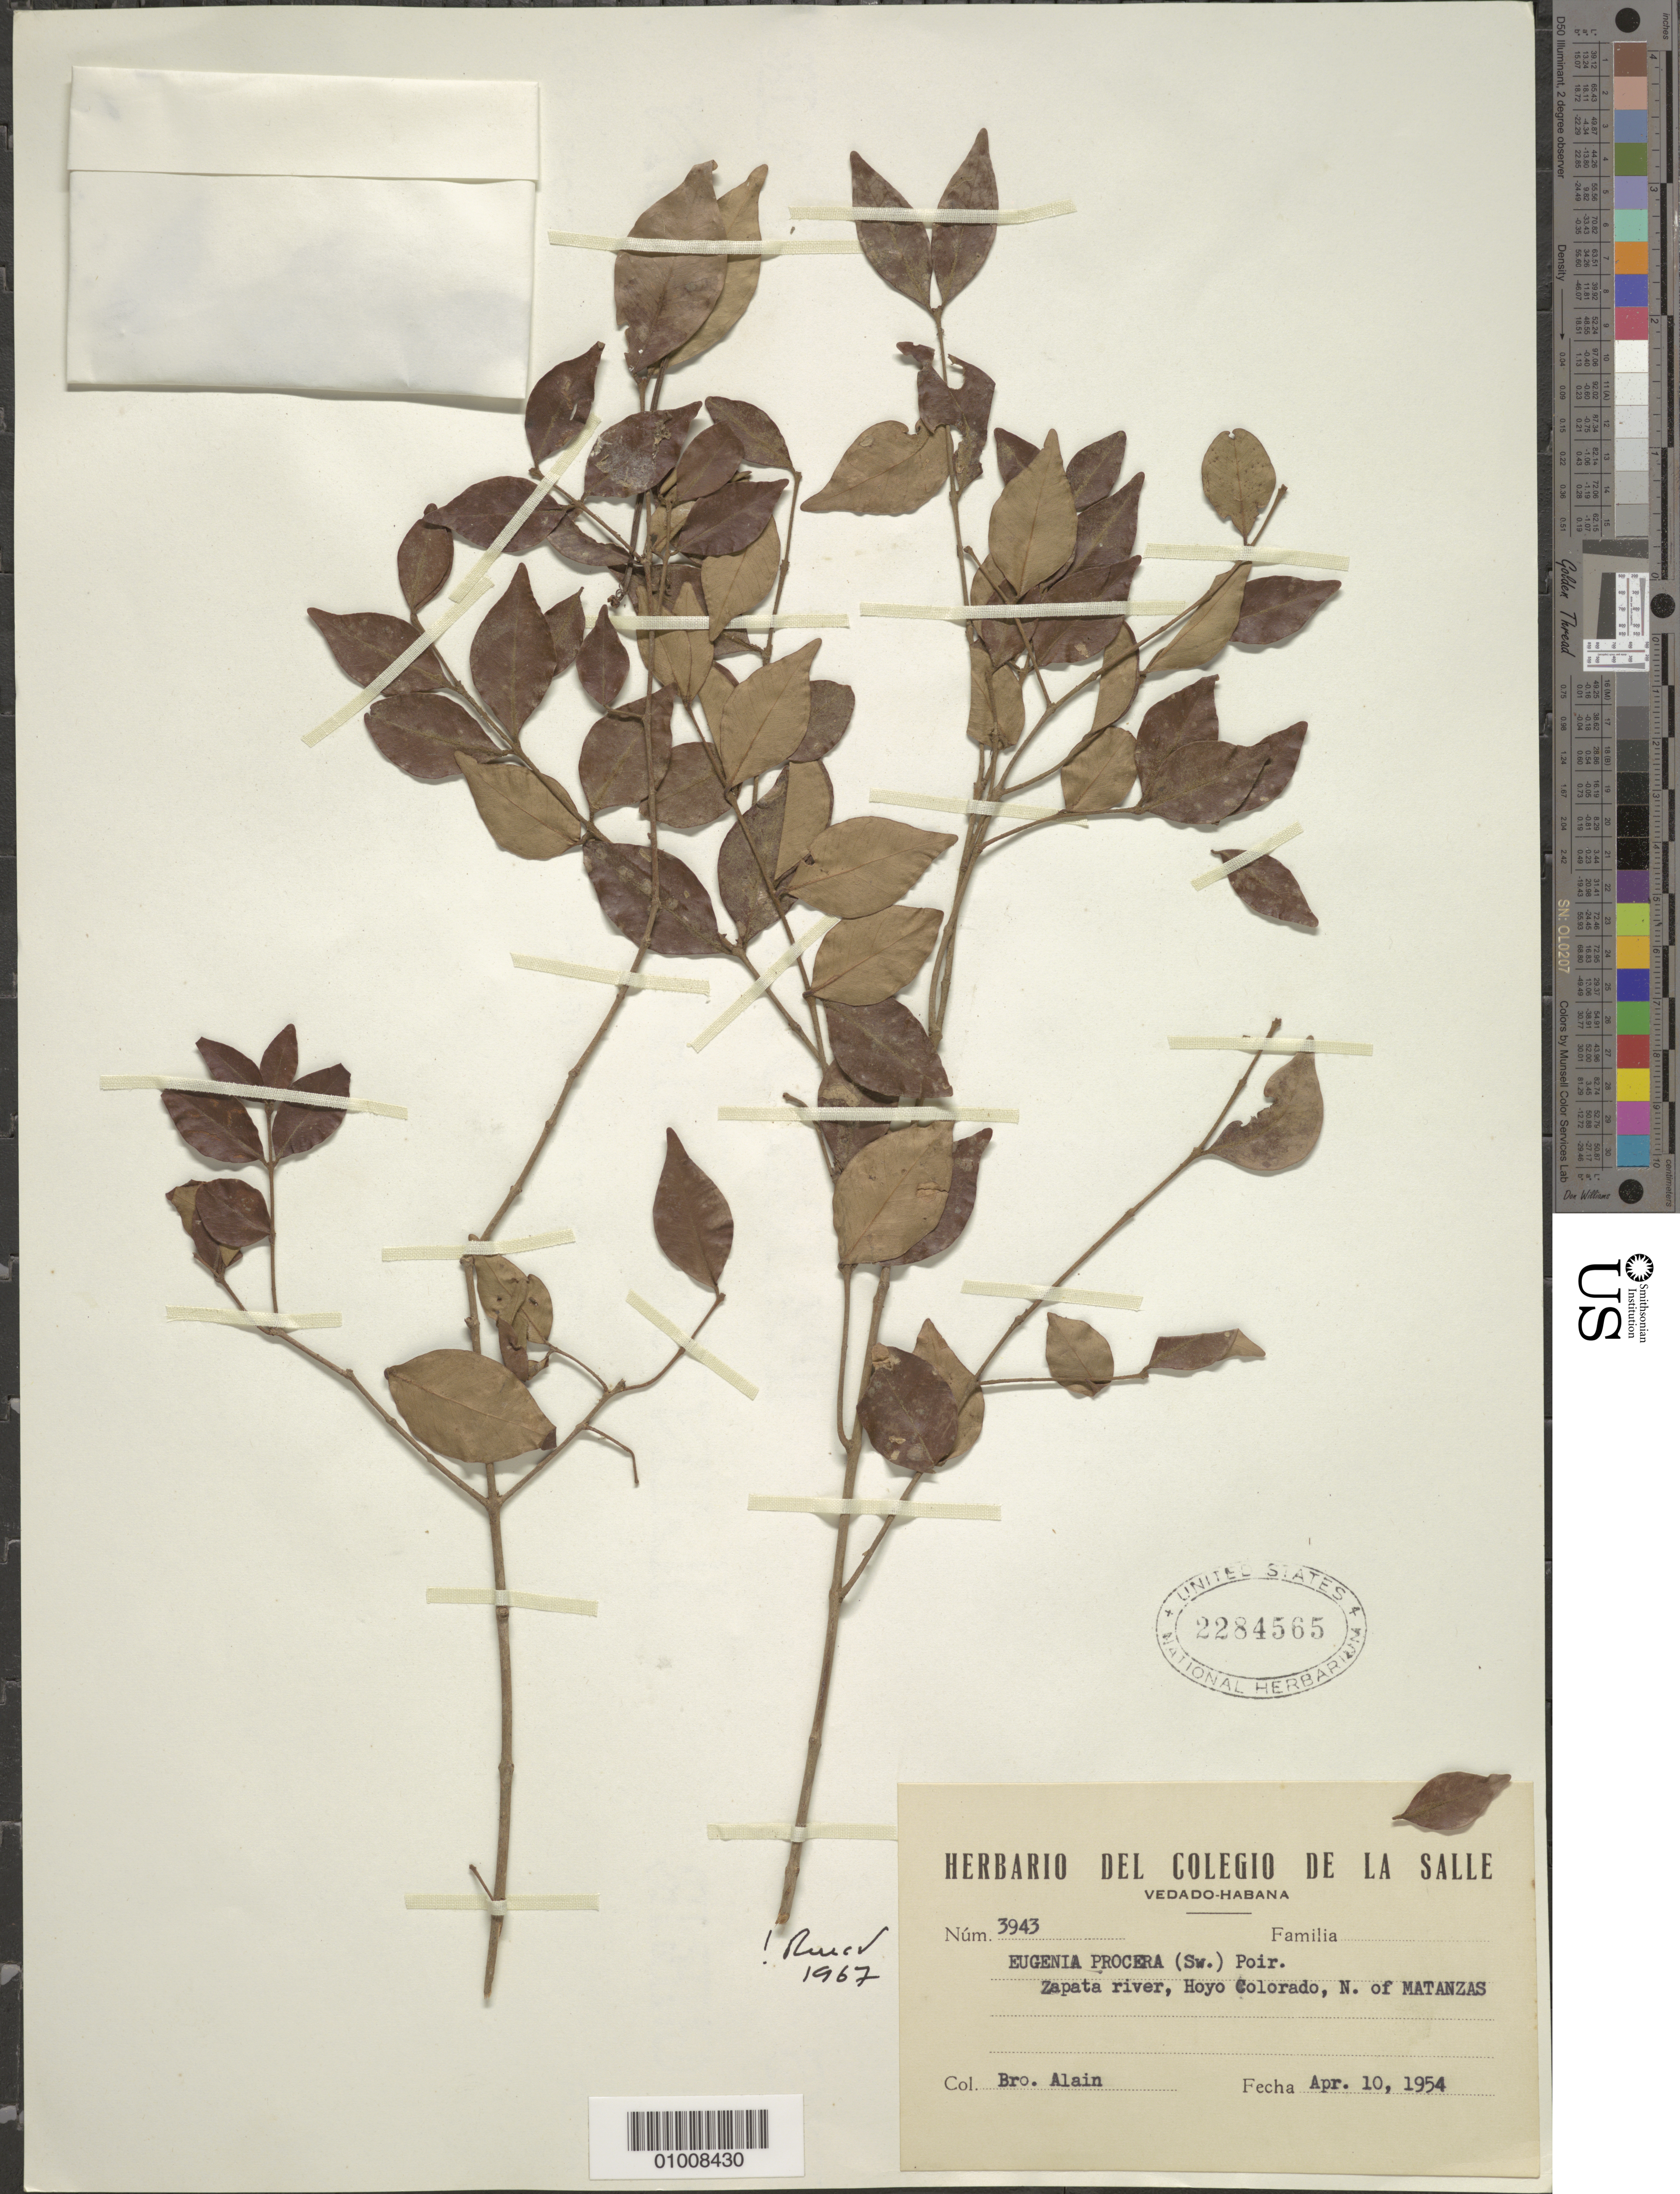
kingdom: Plantae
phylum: Tracheophyta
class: Magnoliopsida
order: Myrtales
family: Myrtaceae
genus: Eugenia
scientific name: Eugenia procera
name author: (Sw.) Poir.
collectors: A. H. Liogier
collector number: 3943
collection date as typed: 10 Apr 1954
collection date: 1954-04-10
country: Cuba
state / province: La Habana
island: Cuba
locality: Zapata River, Hoyo Colorado, north of Matanzas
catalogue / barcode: US 2284565